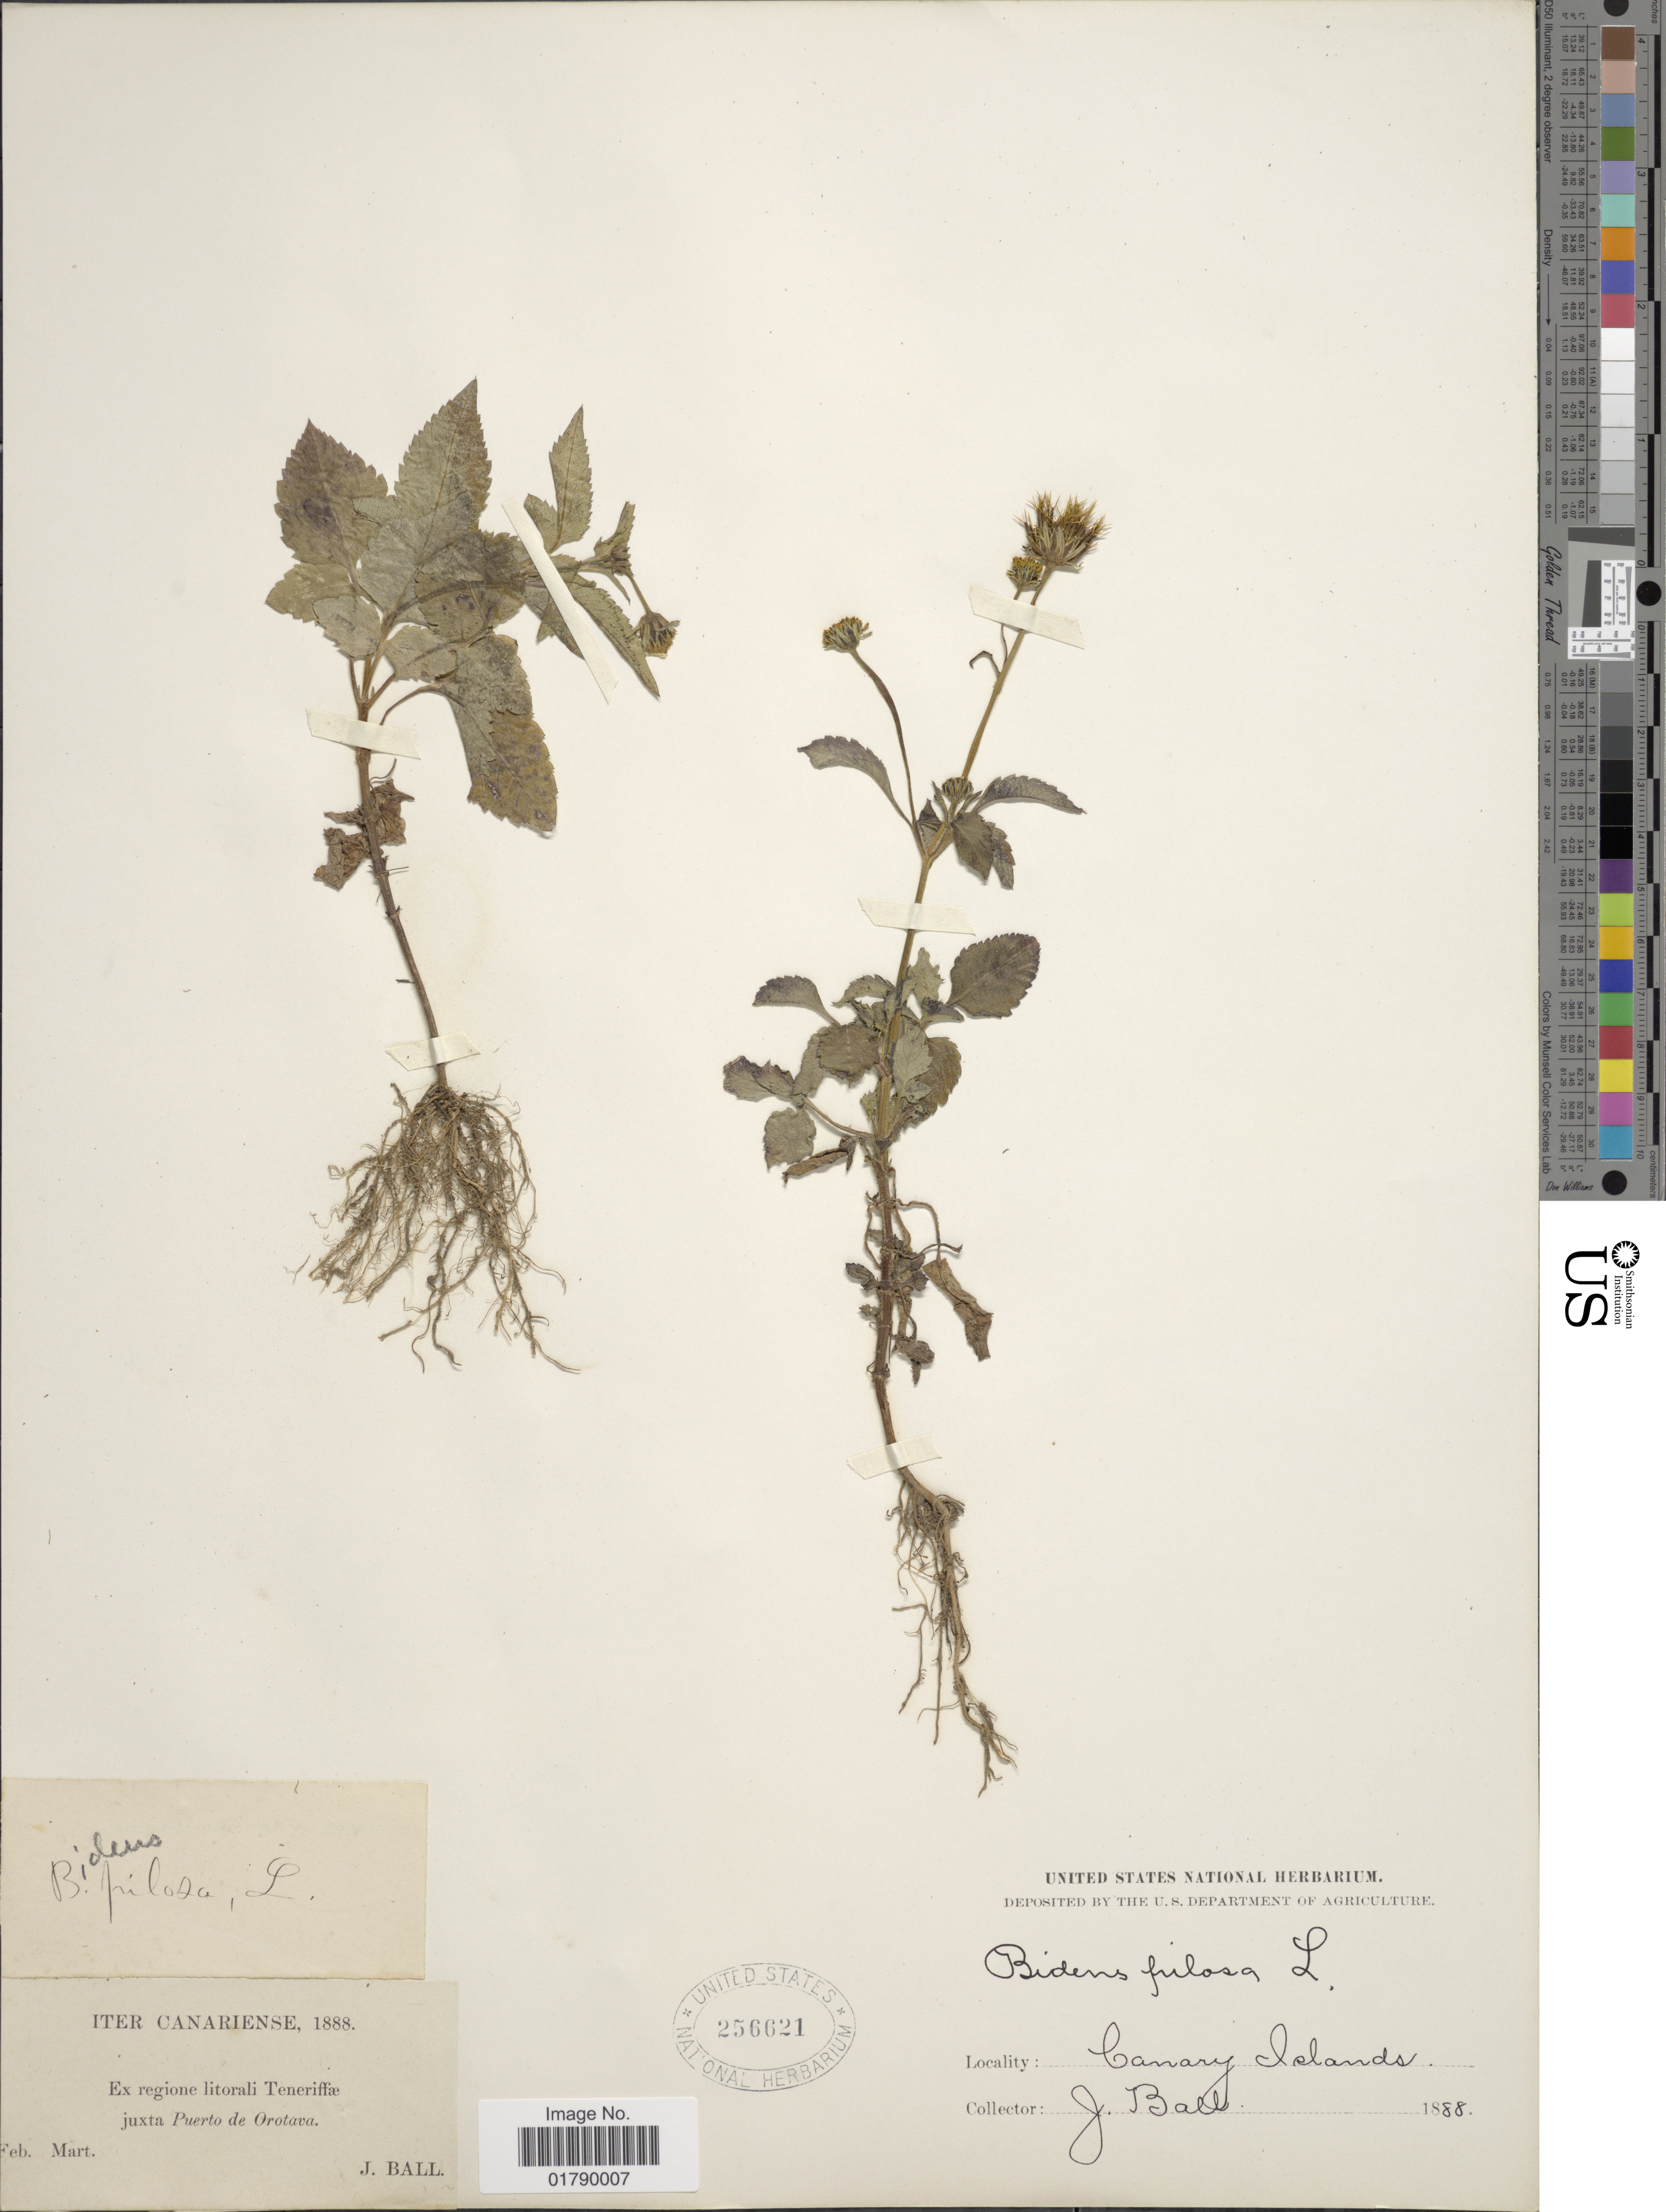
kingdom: Plantae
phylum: Tracheophyta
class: Magnoliopsida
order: Asterales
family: Asteraceae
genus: Bidens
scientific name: Bidens pilosa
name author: L.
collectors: J. Ball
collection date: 1888-02/1888-03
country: Spain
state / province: Canarias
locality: Canary Islands, Ex regione litrotali Teneriffae, juxta Puerto de Orotava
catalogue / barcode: US 256621